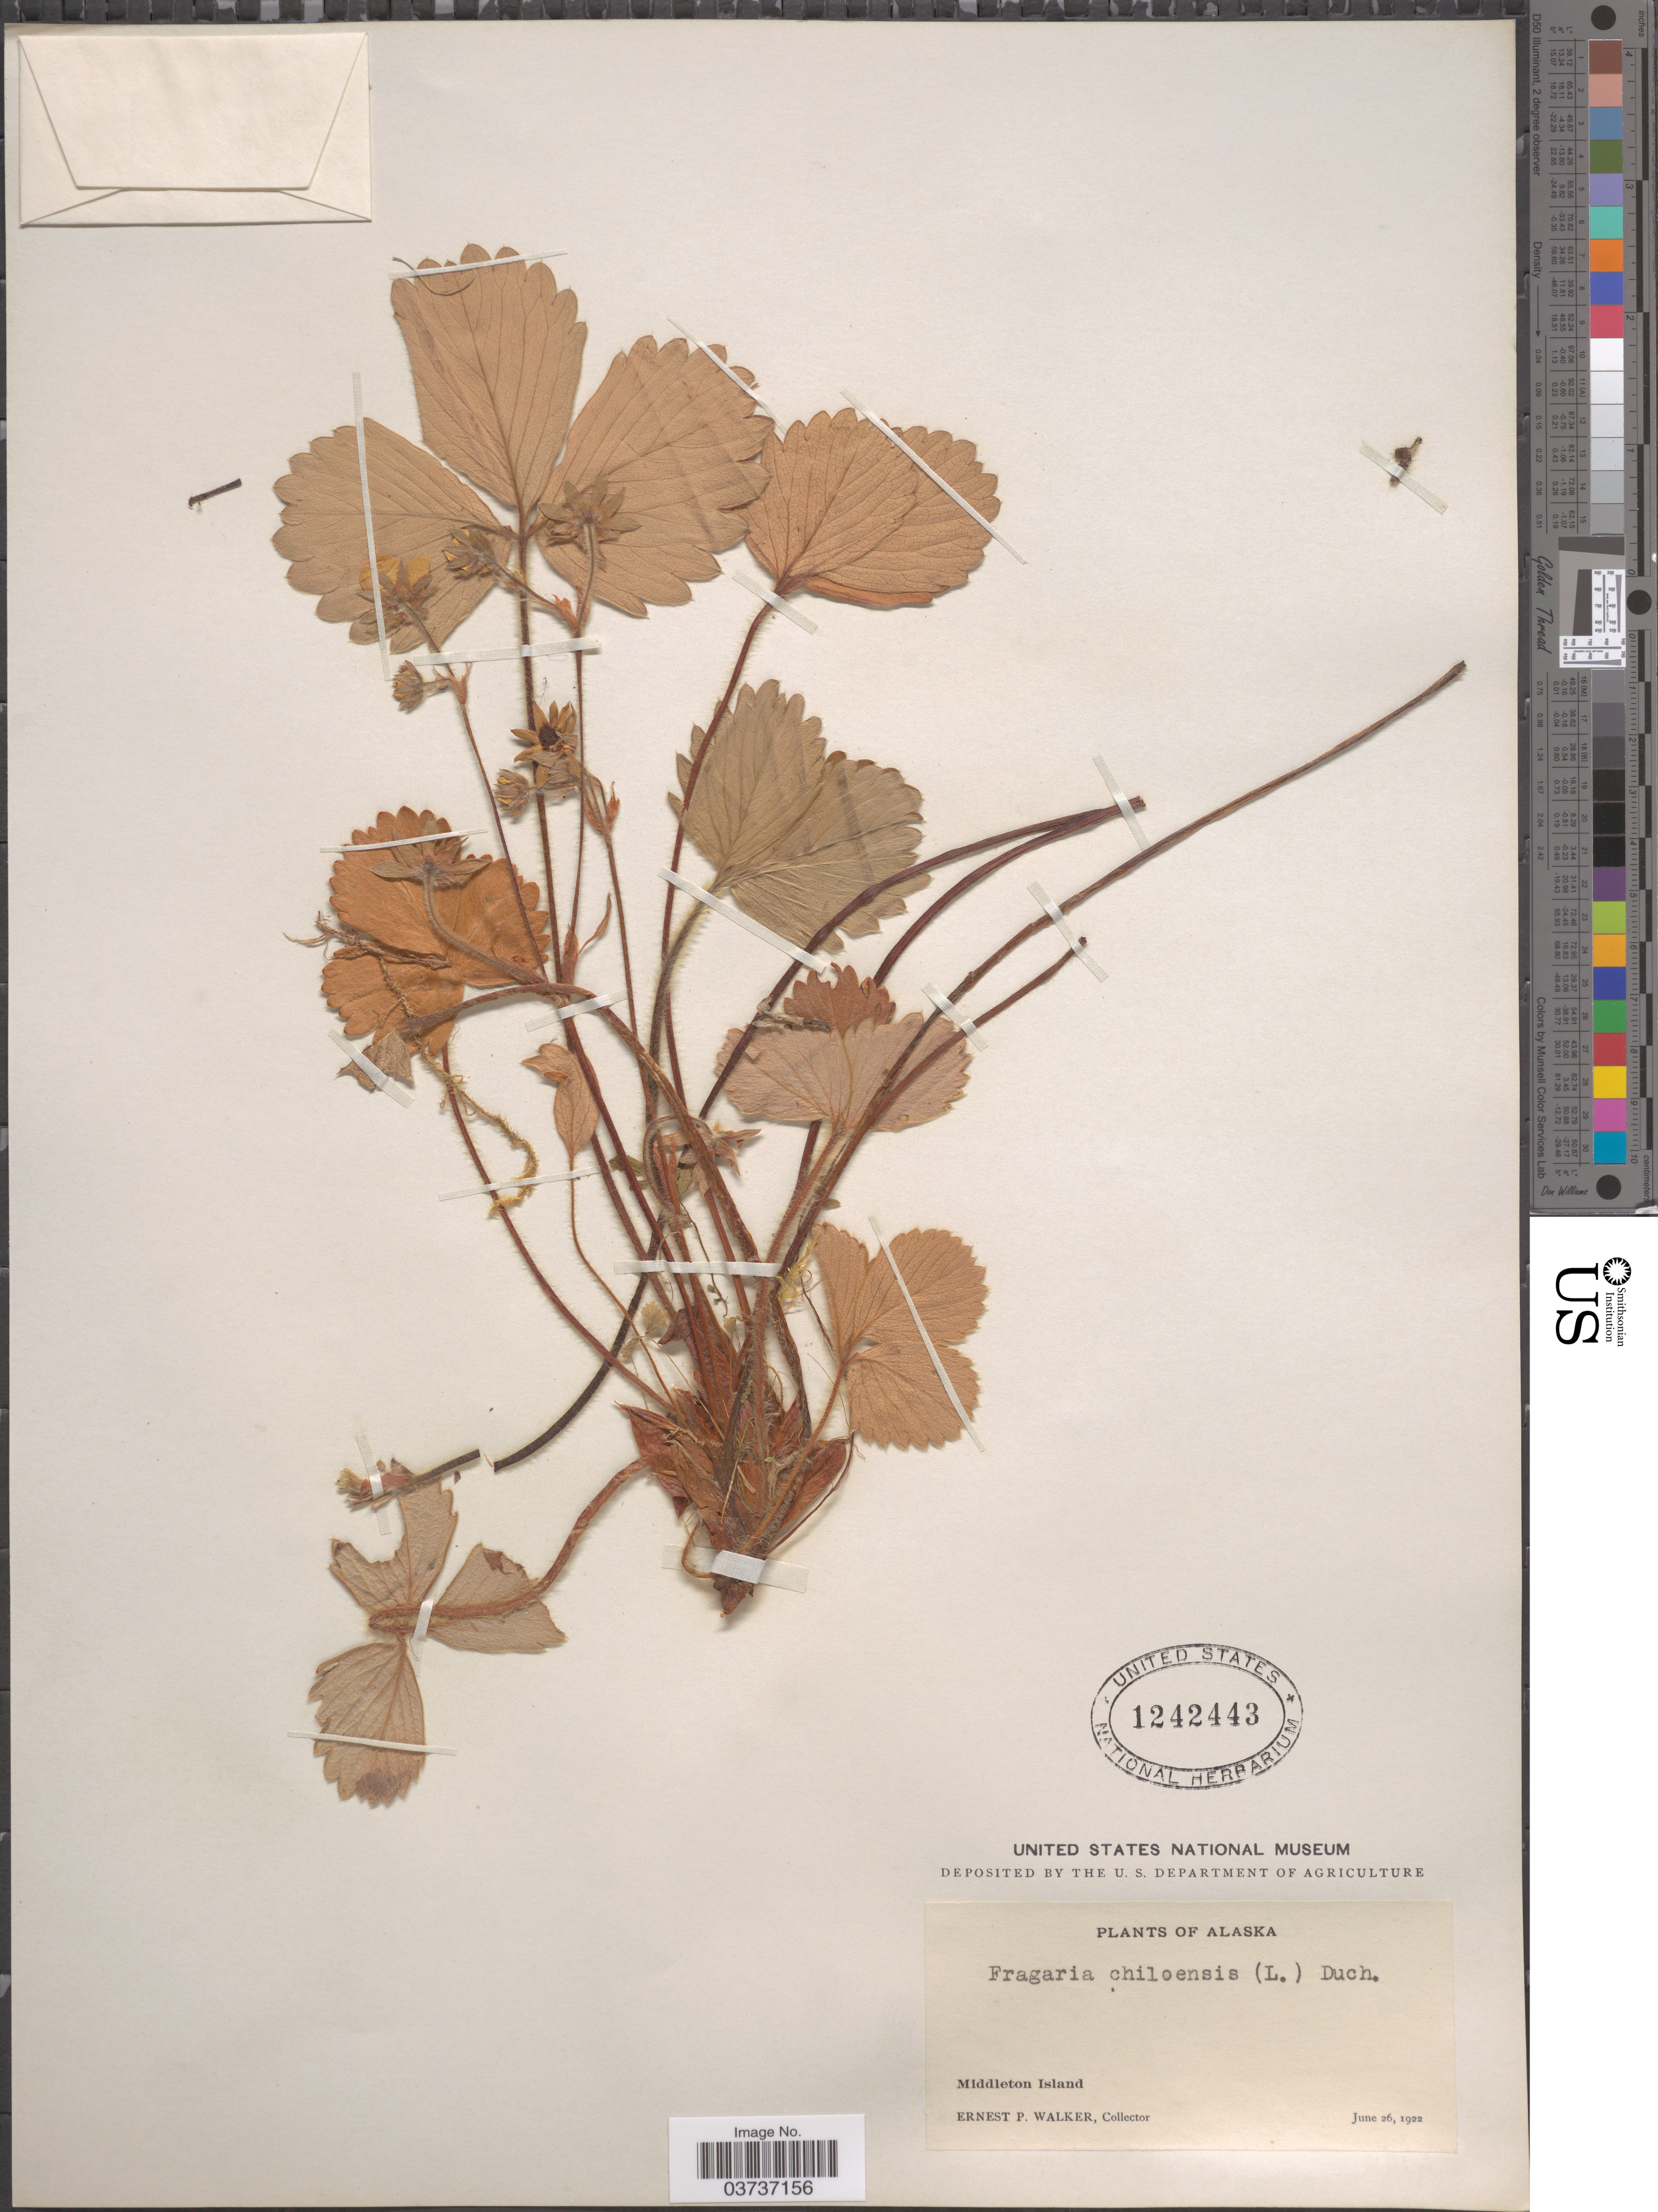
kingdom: Plantae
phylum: Tracheophyta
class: Magnoliopsida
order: Rosales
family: Rosaceae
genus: Fragaria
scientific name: Fragaria chiloensis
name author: (L.) Mill.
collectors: E. P. Walker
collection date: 1922-06-26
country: United States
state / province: Alaska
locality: Middleton Island.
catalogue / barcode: US 1242443